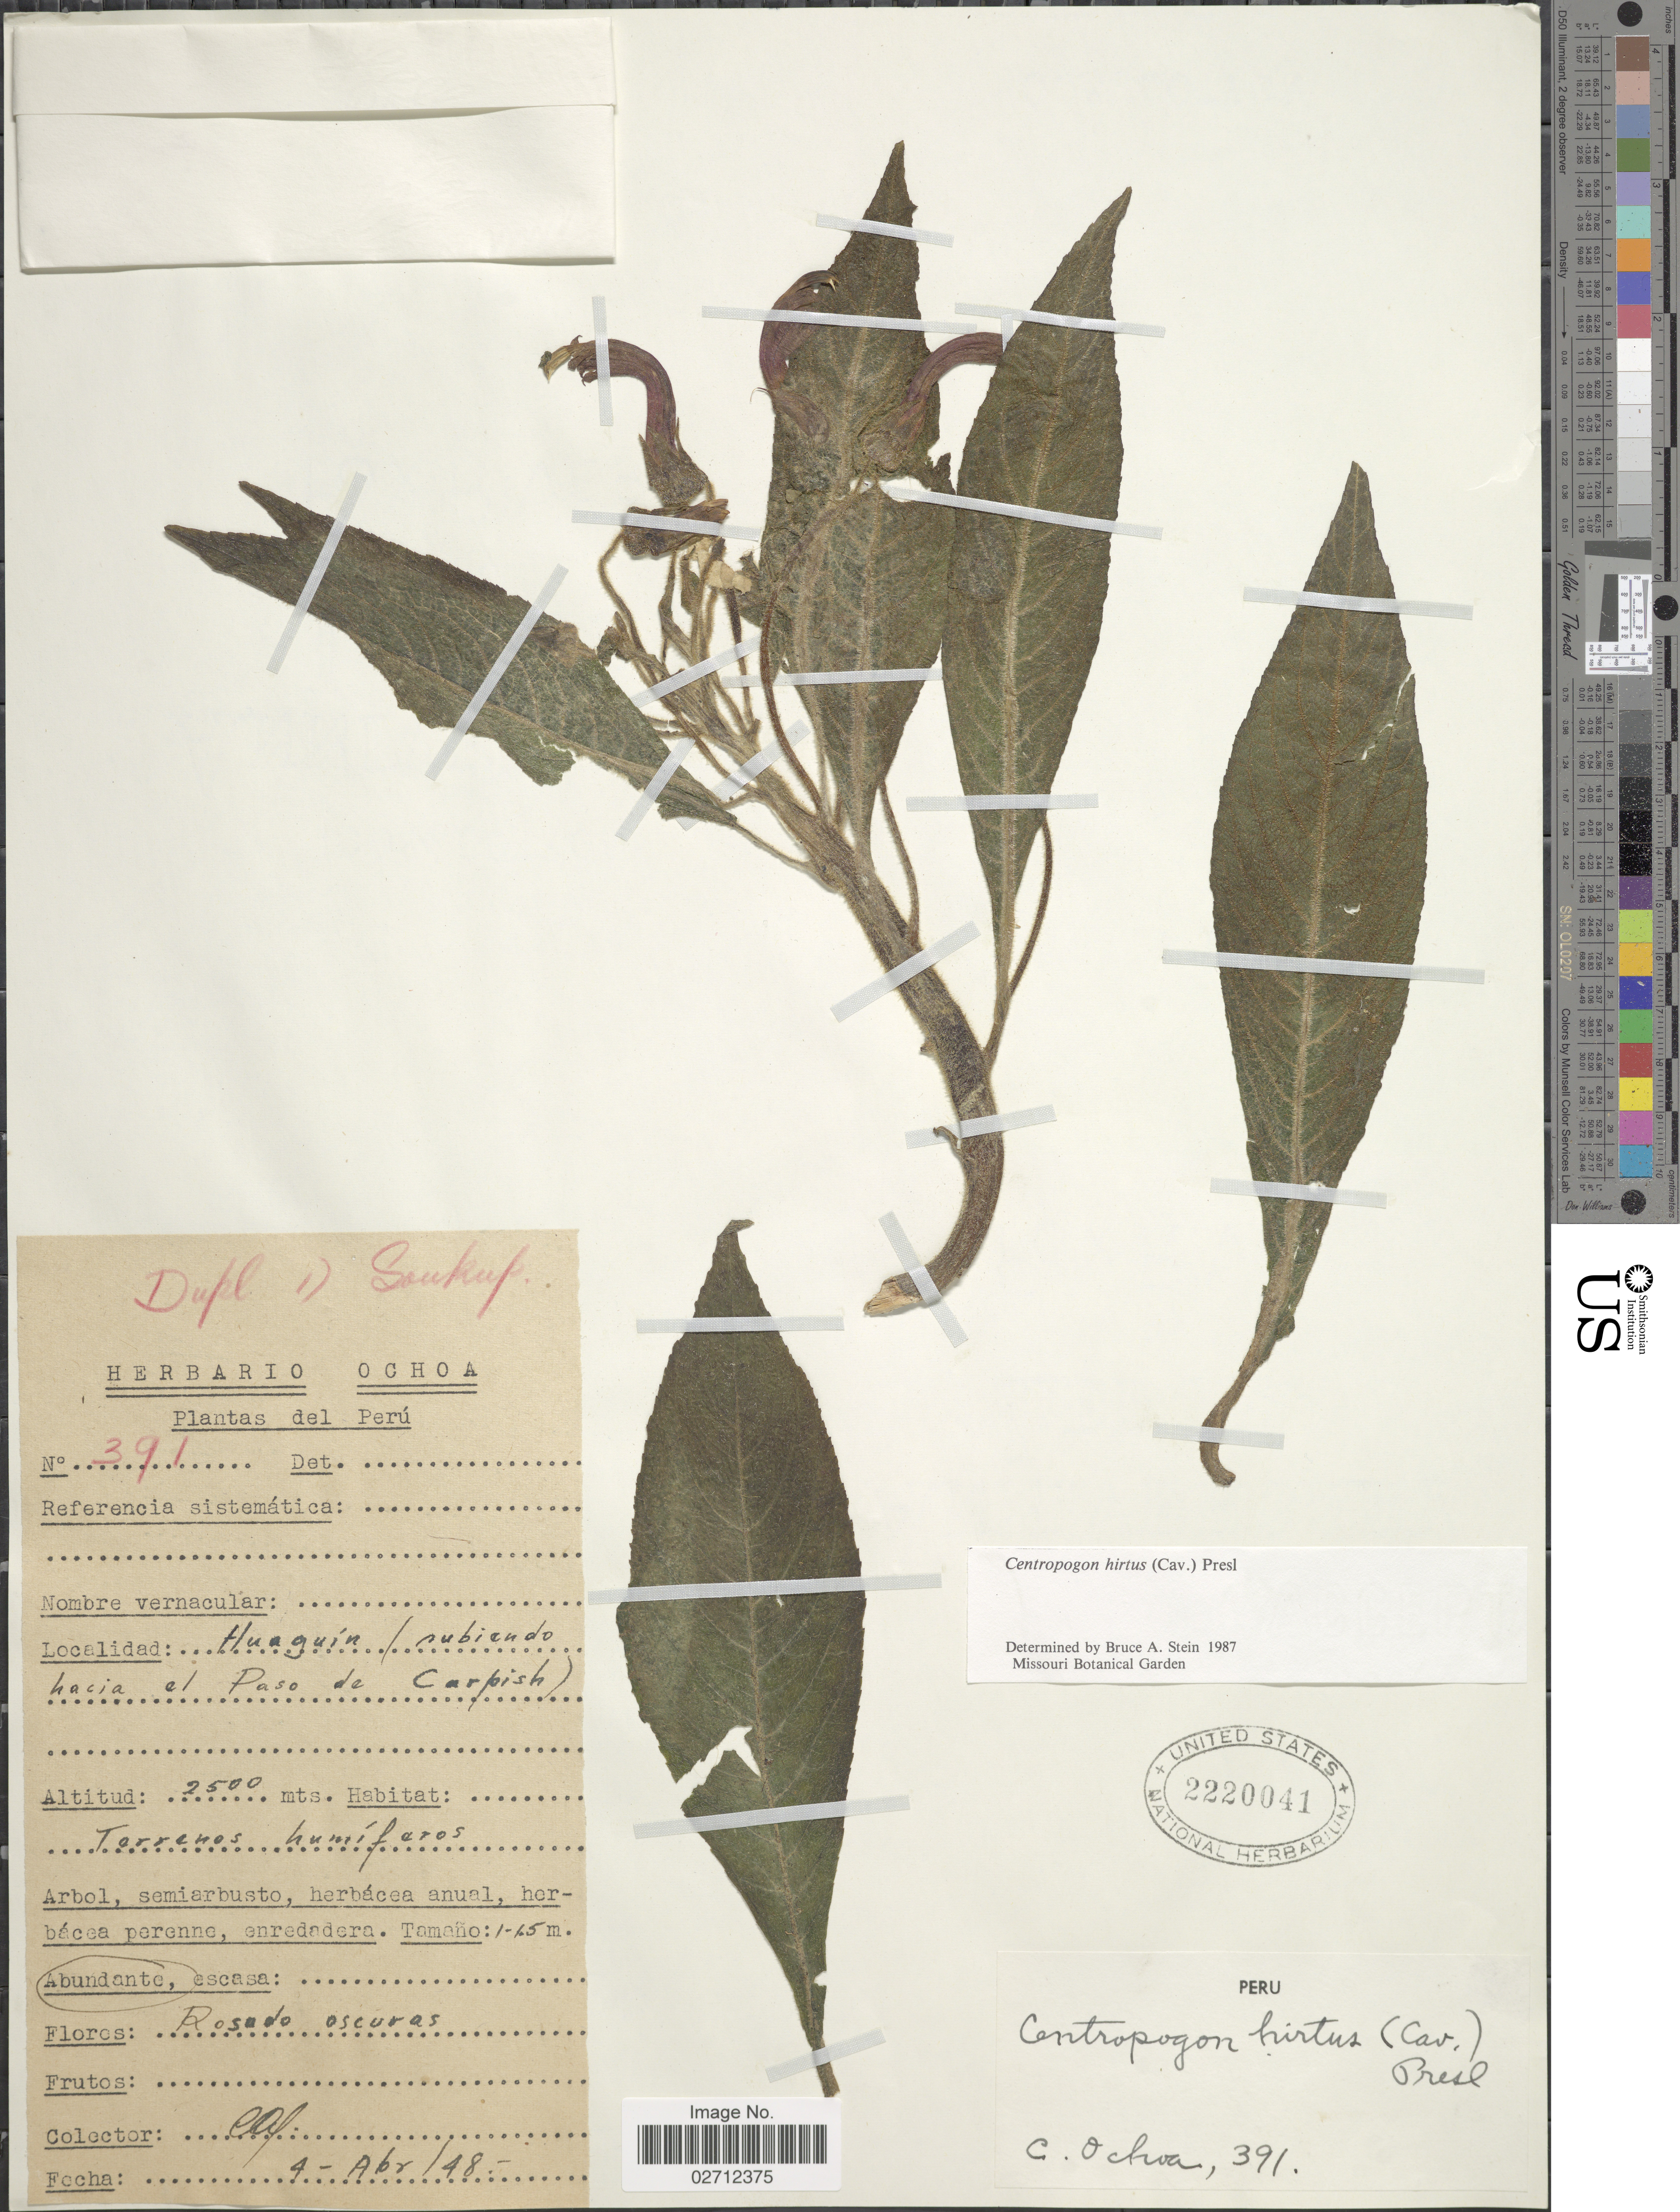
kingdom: Plantae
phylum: Tracheophyta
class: Magnoliopsida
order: Asterales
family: Campanulaceae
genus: Centropogon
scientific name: Centropogon hirtus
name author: (G. Don) C. Presl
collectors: C. Ochoa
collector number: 391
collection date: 1948-04-04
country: Peru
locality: Huaguín (subiendo hacia el Paso de Carpish)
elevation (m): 2500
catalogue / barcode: US 2220041